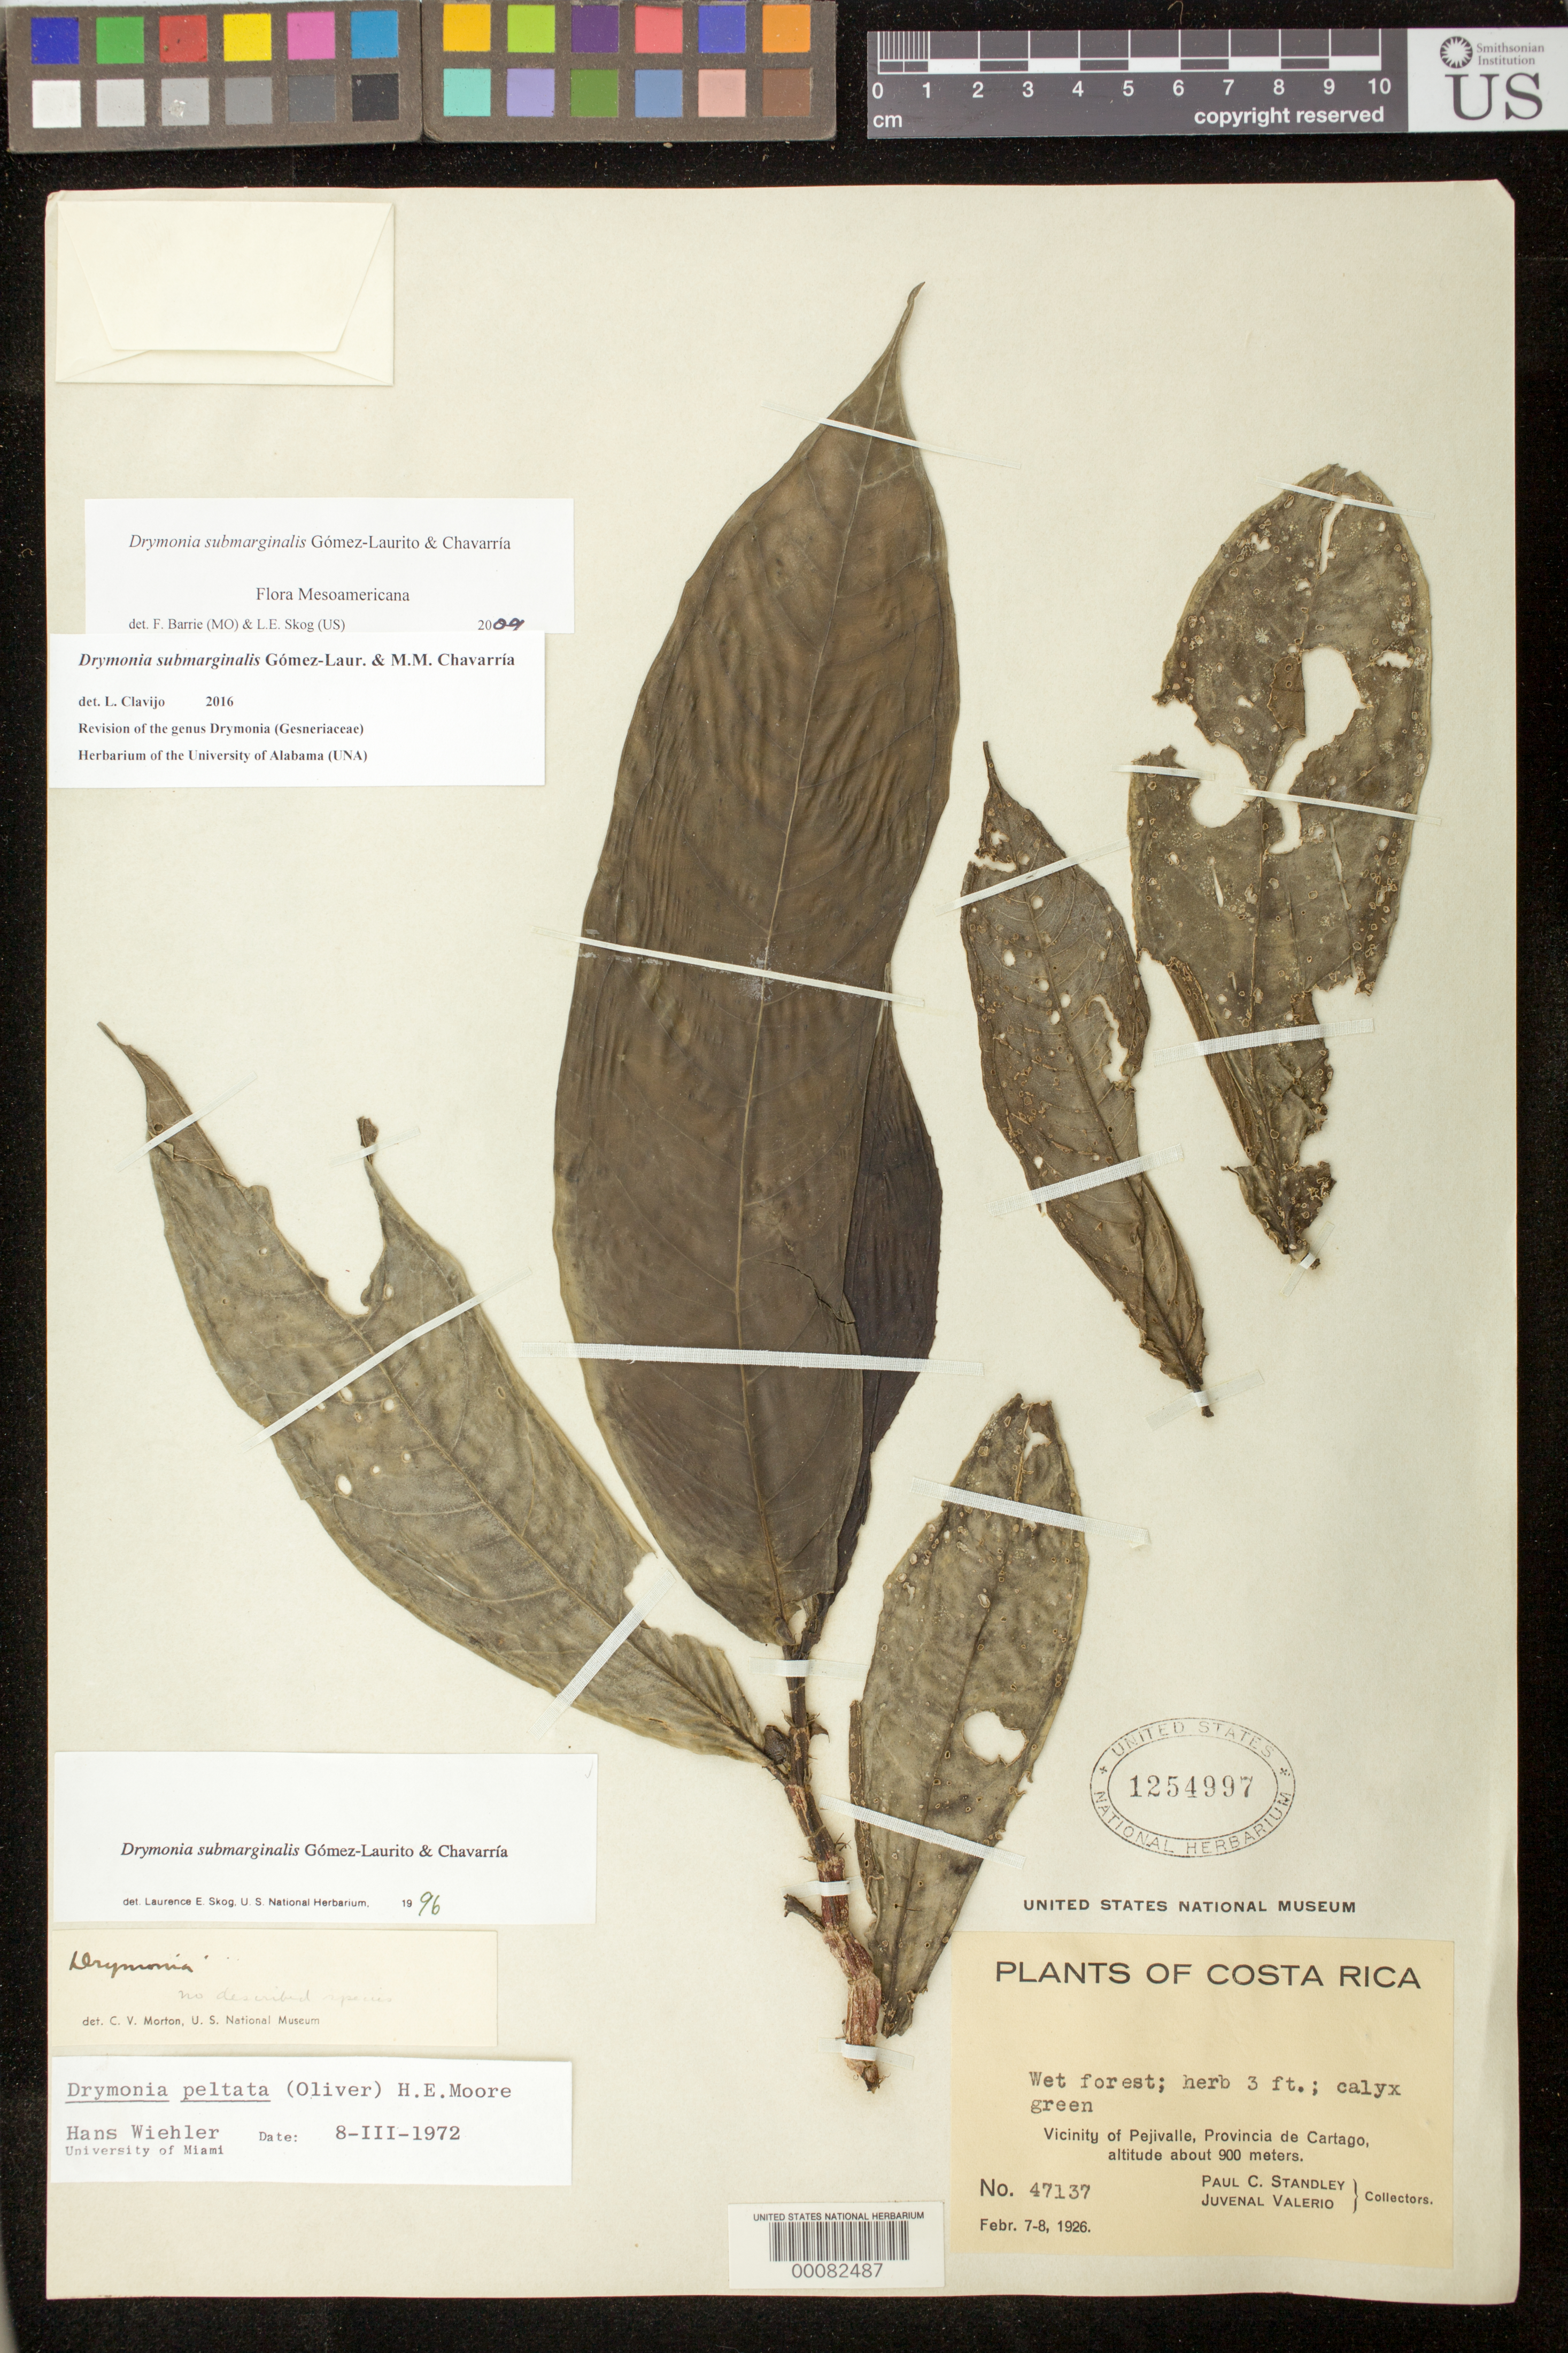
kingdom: Plantae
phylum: Tracheophyta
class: Magnoliopsida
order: Lamiales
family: Gesneriaceae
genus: Drymonia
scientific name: Drymonia submarginalis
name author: Gómez-Laur. & Chavarría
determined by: Skog, Laurence E.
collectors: P. C. Standley & J. Valerio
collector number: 47137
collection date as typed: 7-8 Feb 1926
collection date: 1926-02-07/1926-02-08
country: Costa Rica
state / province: Cartago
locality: Vicinity of Pejivalle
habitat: Wet forest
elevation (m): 900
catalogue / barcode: US 1254997